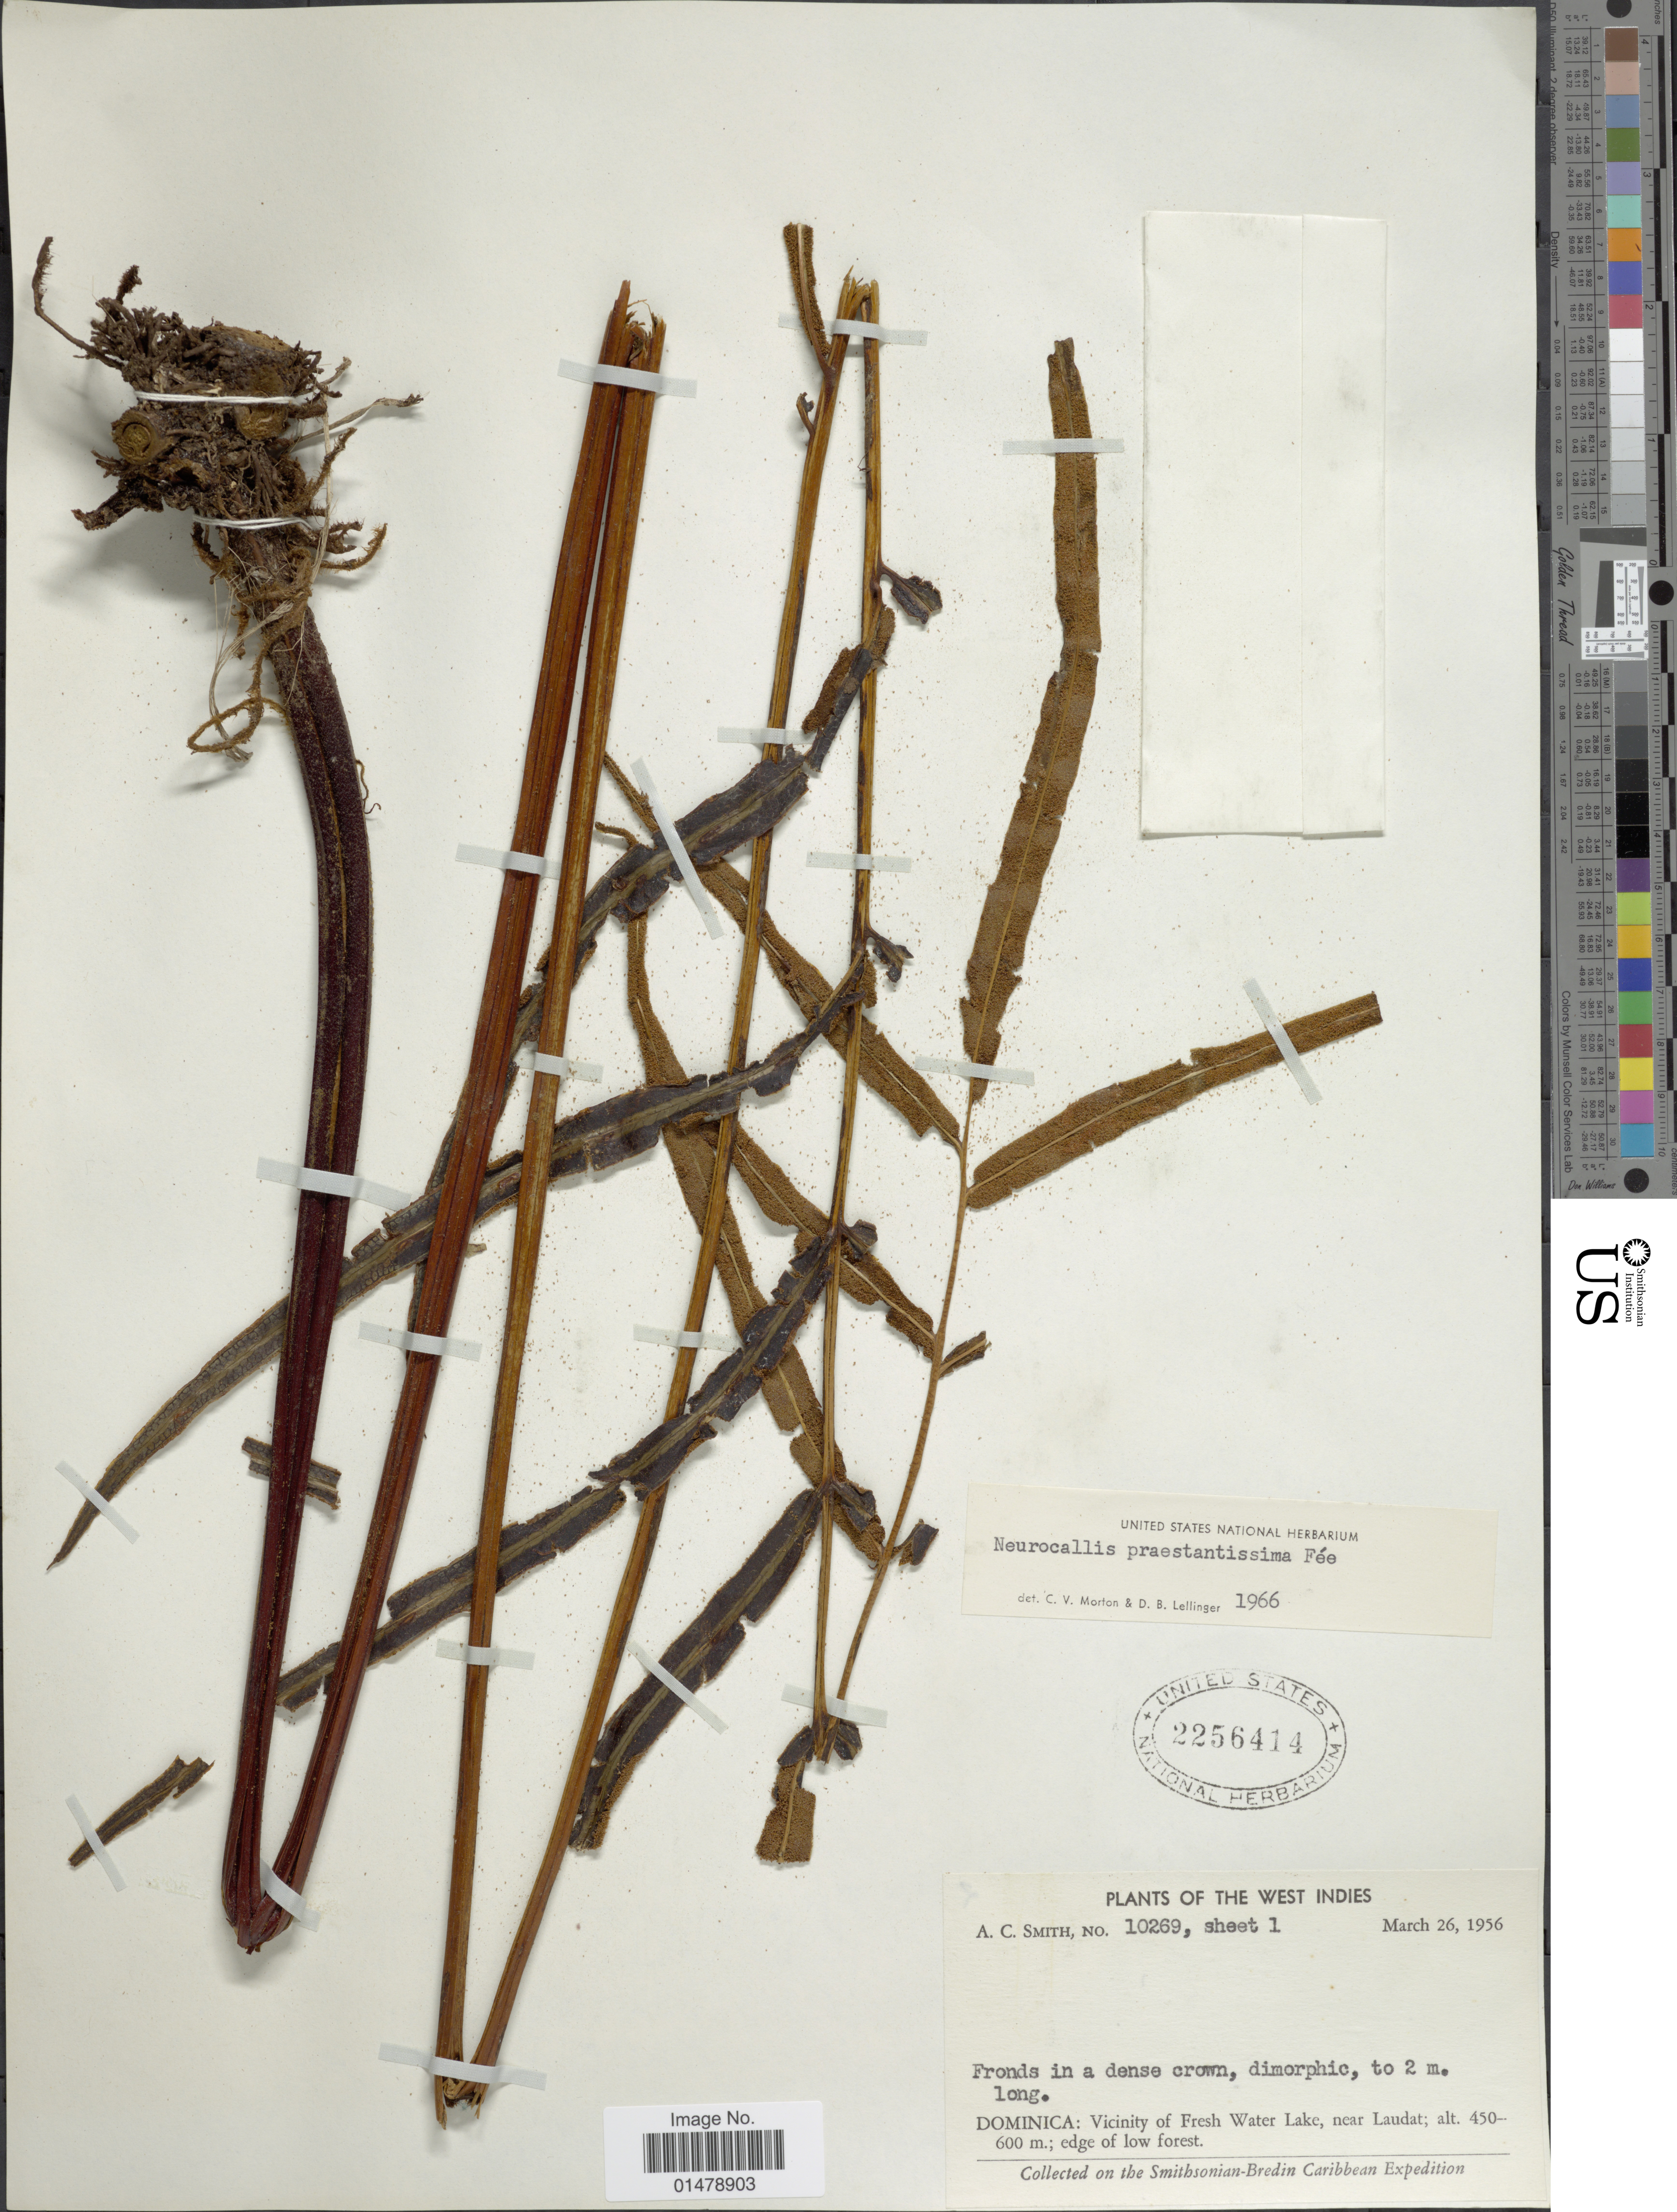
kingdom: Plantae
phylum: Tracheophyta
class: Polypodiopsida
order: Polypodiales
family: Pteridaceae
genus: Pteris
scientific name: Pteris praestantissima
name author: (Bory ex Fée) Christenh.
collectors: A. C. Smith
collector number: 10269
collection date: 1956-03-26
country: Dominica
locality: West Indies. Vicinity of Fresh Water Lake, near Laudat.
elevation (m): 450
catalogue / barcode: US 2256414